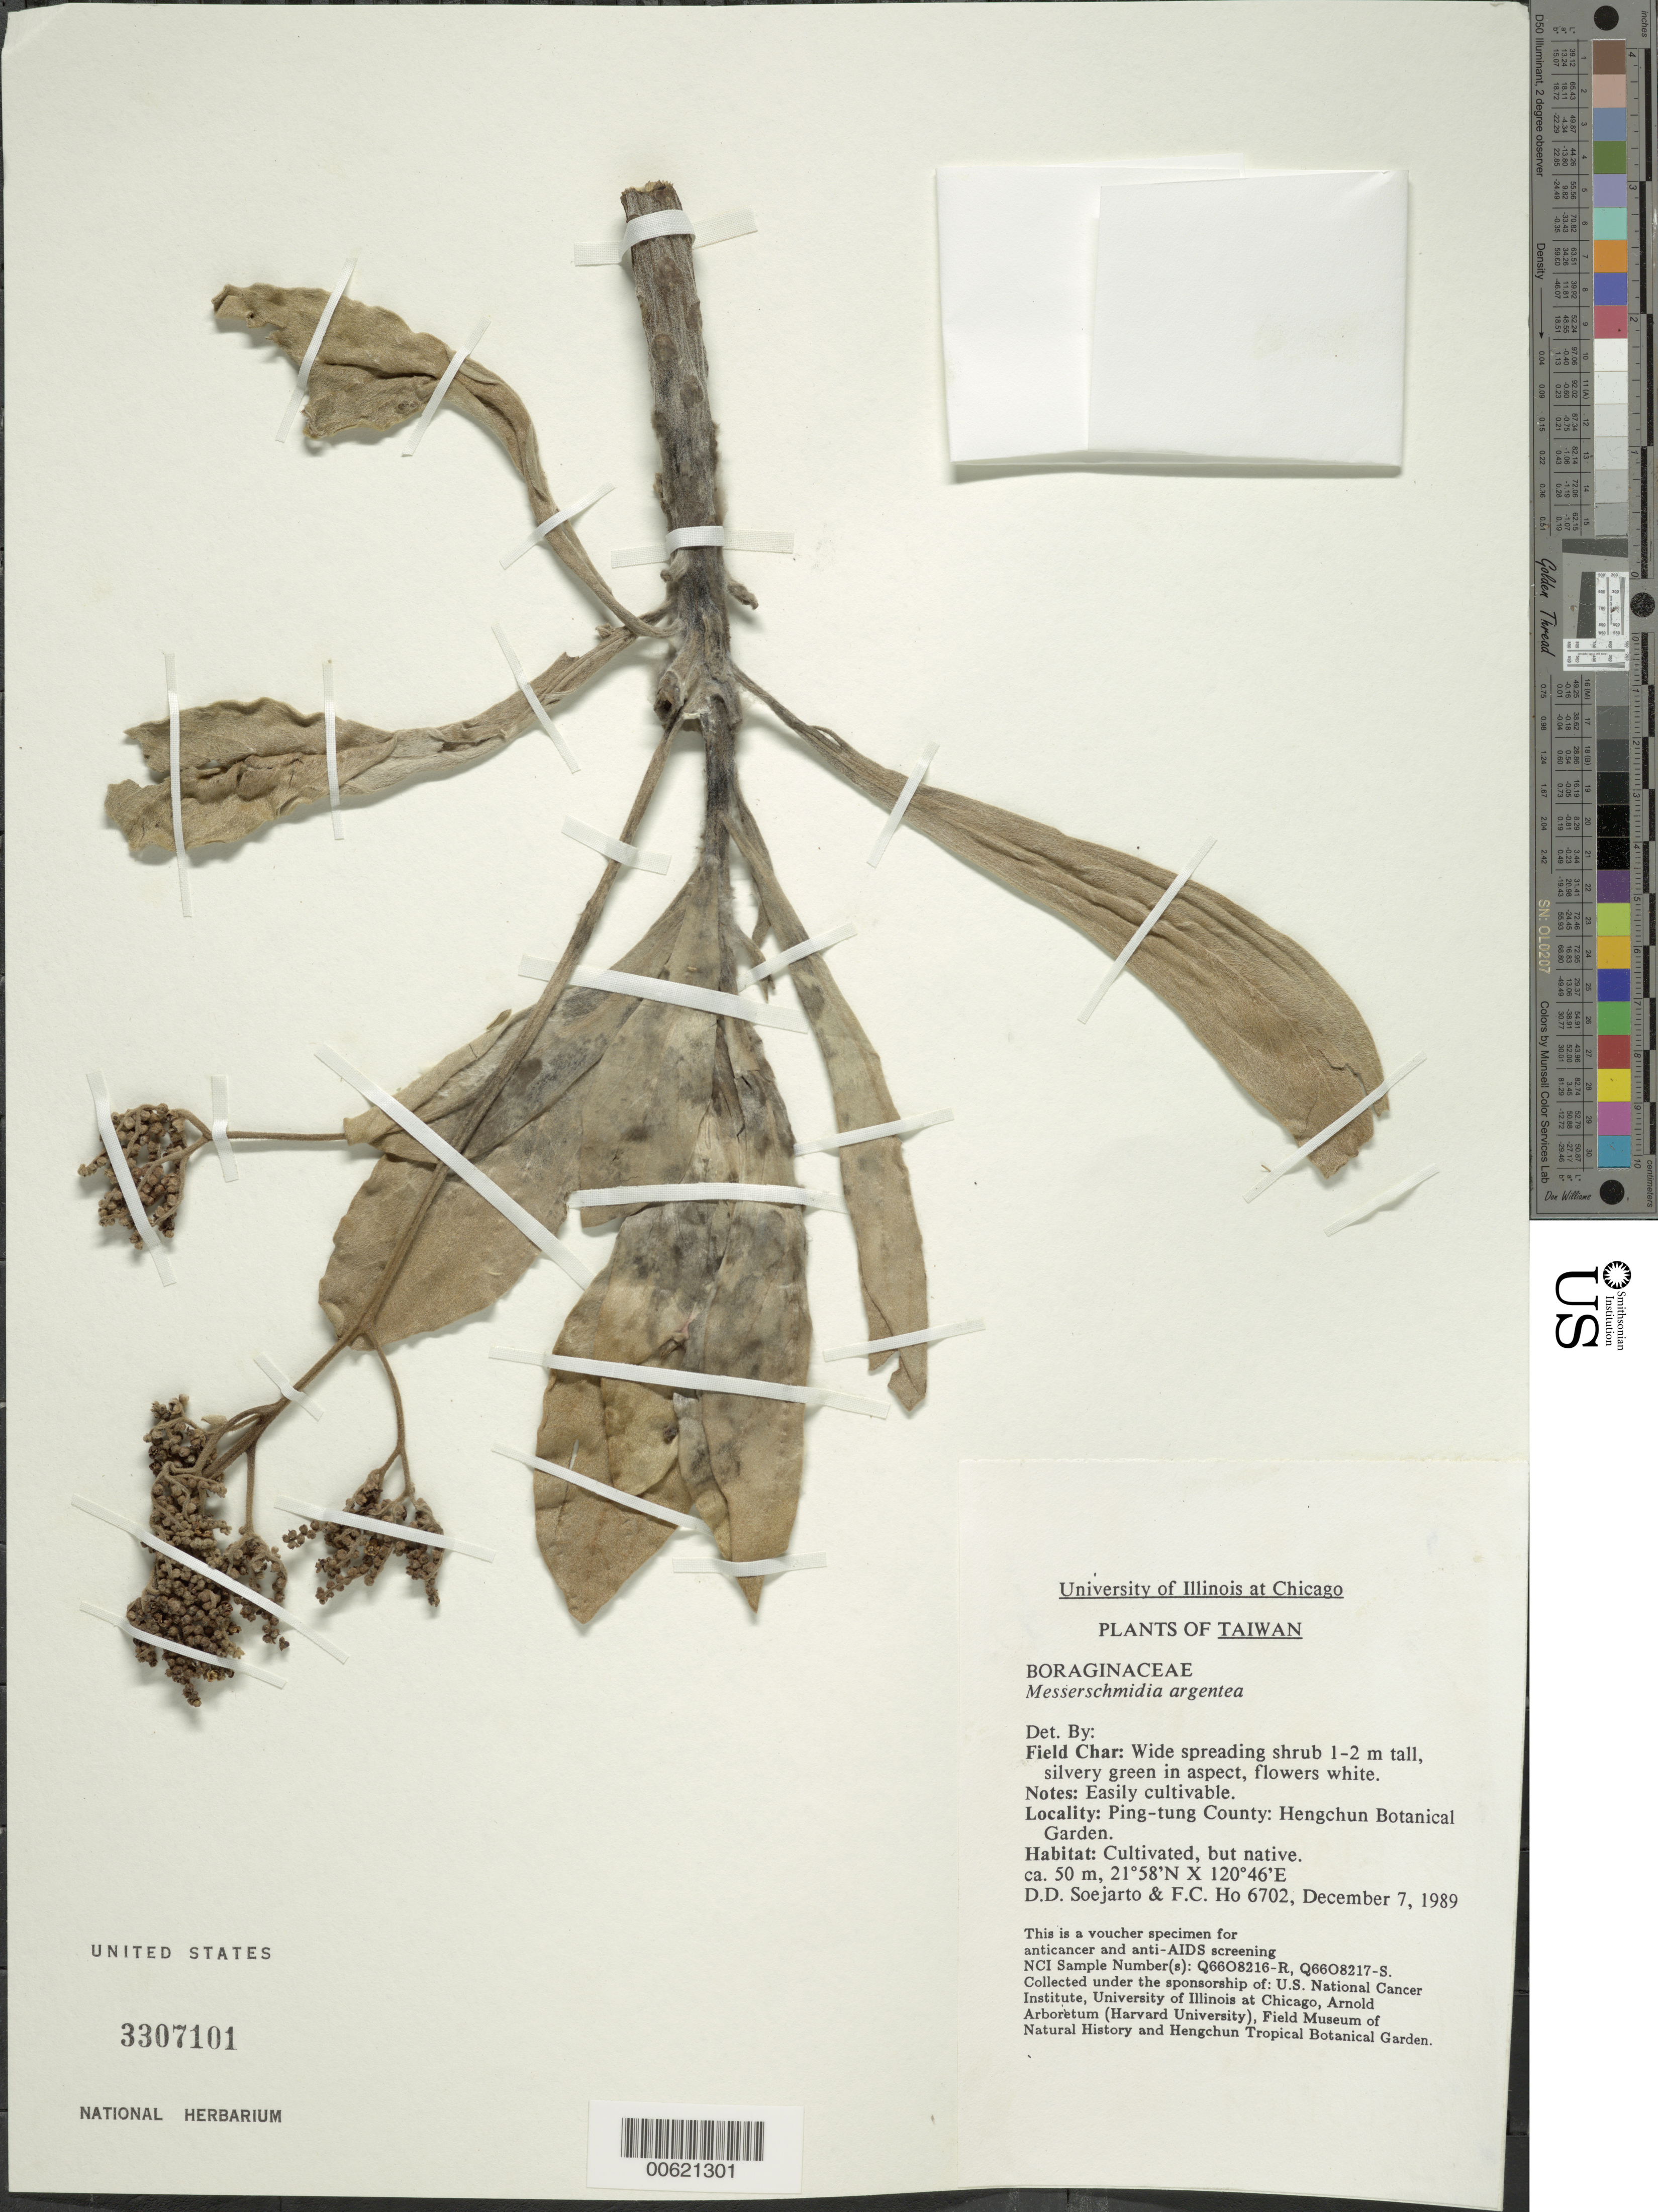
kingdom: Plantae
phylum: Tracheophyta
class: Magnoliopsida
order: Boraginales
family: Heliotropiaceae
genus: Tournefortia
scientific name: Tournefortia messerschmidia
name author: Sweet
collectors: F. Ho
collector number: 6702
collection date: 1989-12-07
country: Taiwan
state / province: Pingtung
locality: Ping-tung county: Hengchun Botanical Garden.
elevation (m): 50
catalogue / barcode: US 3307101